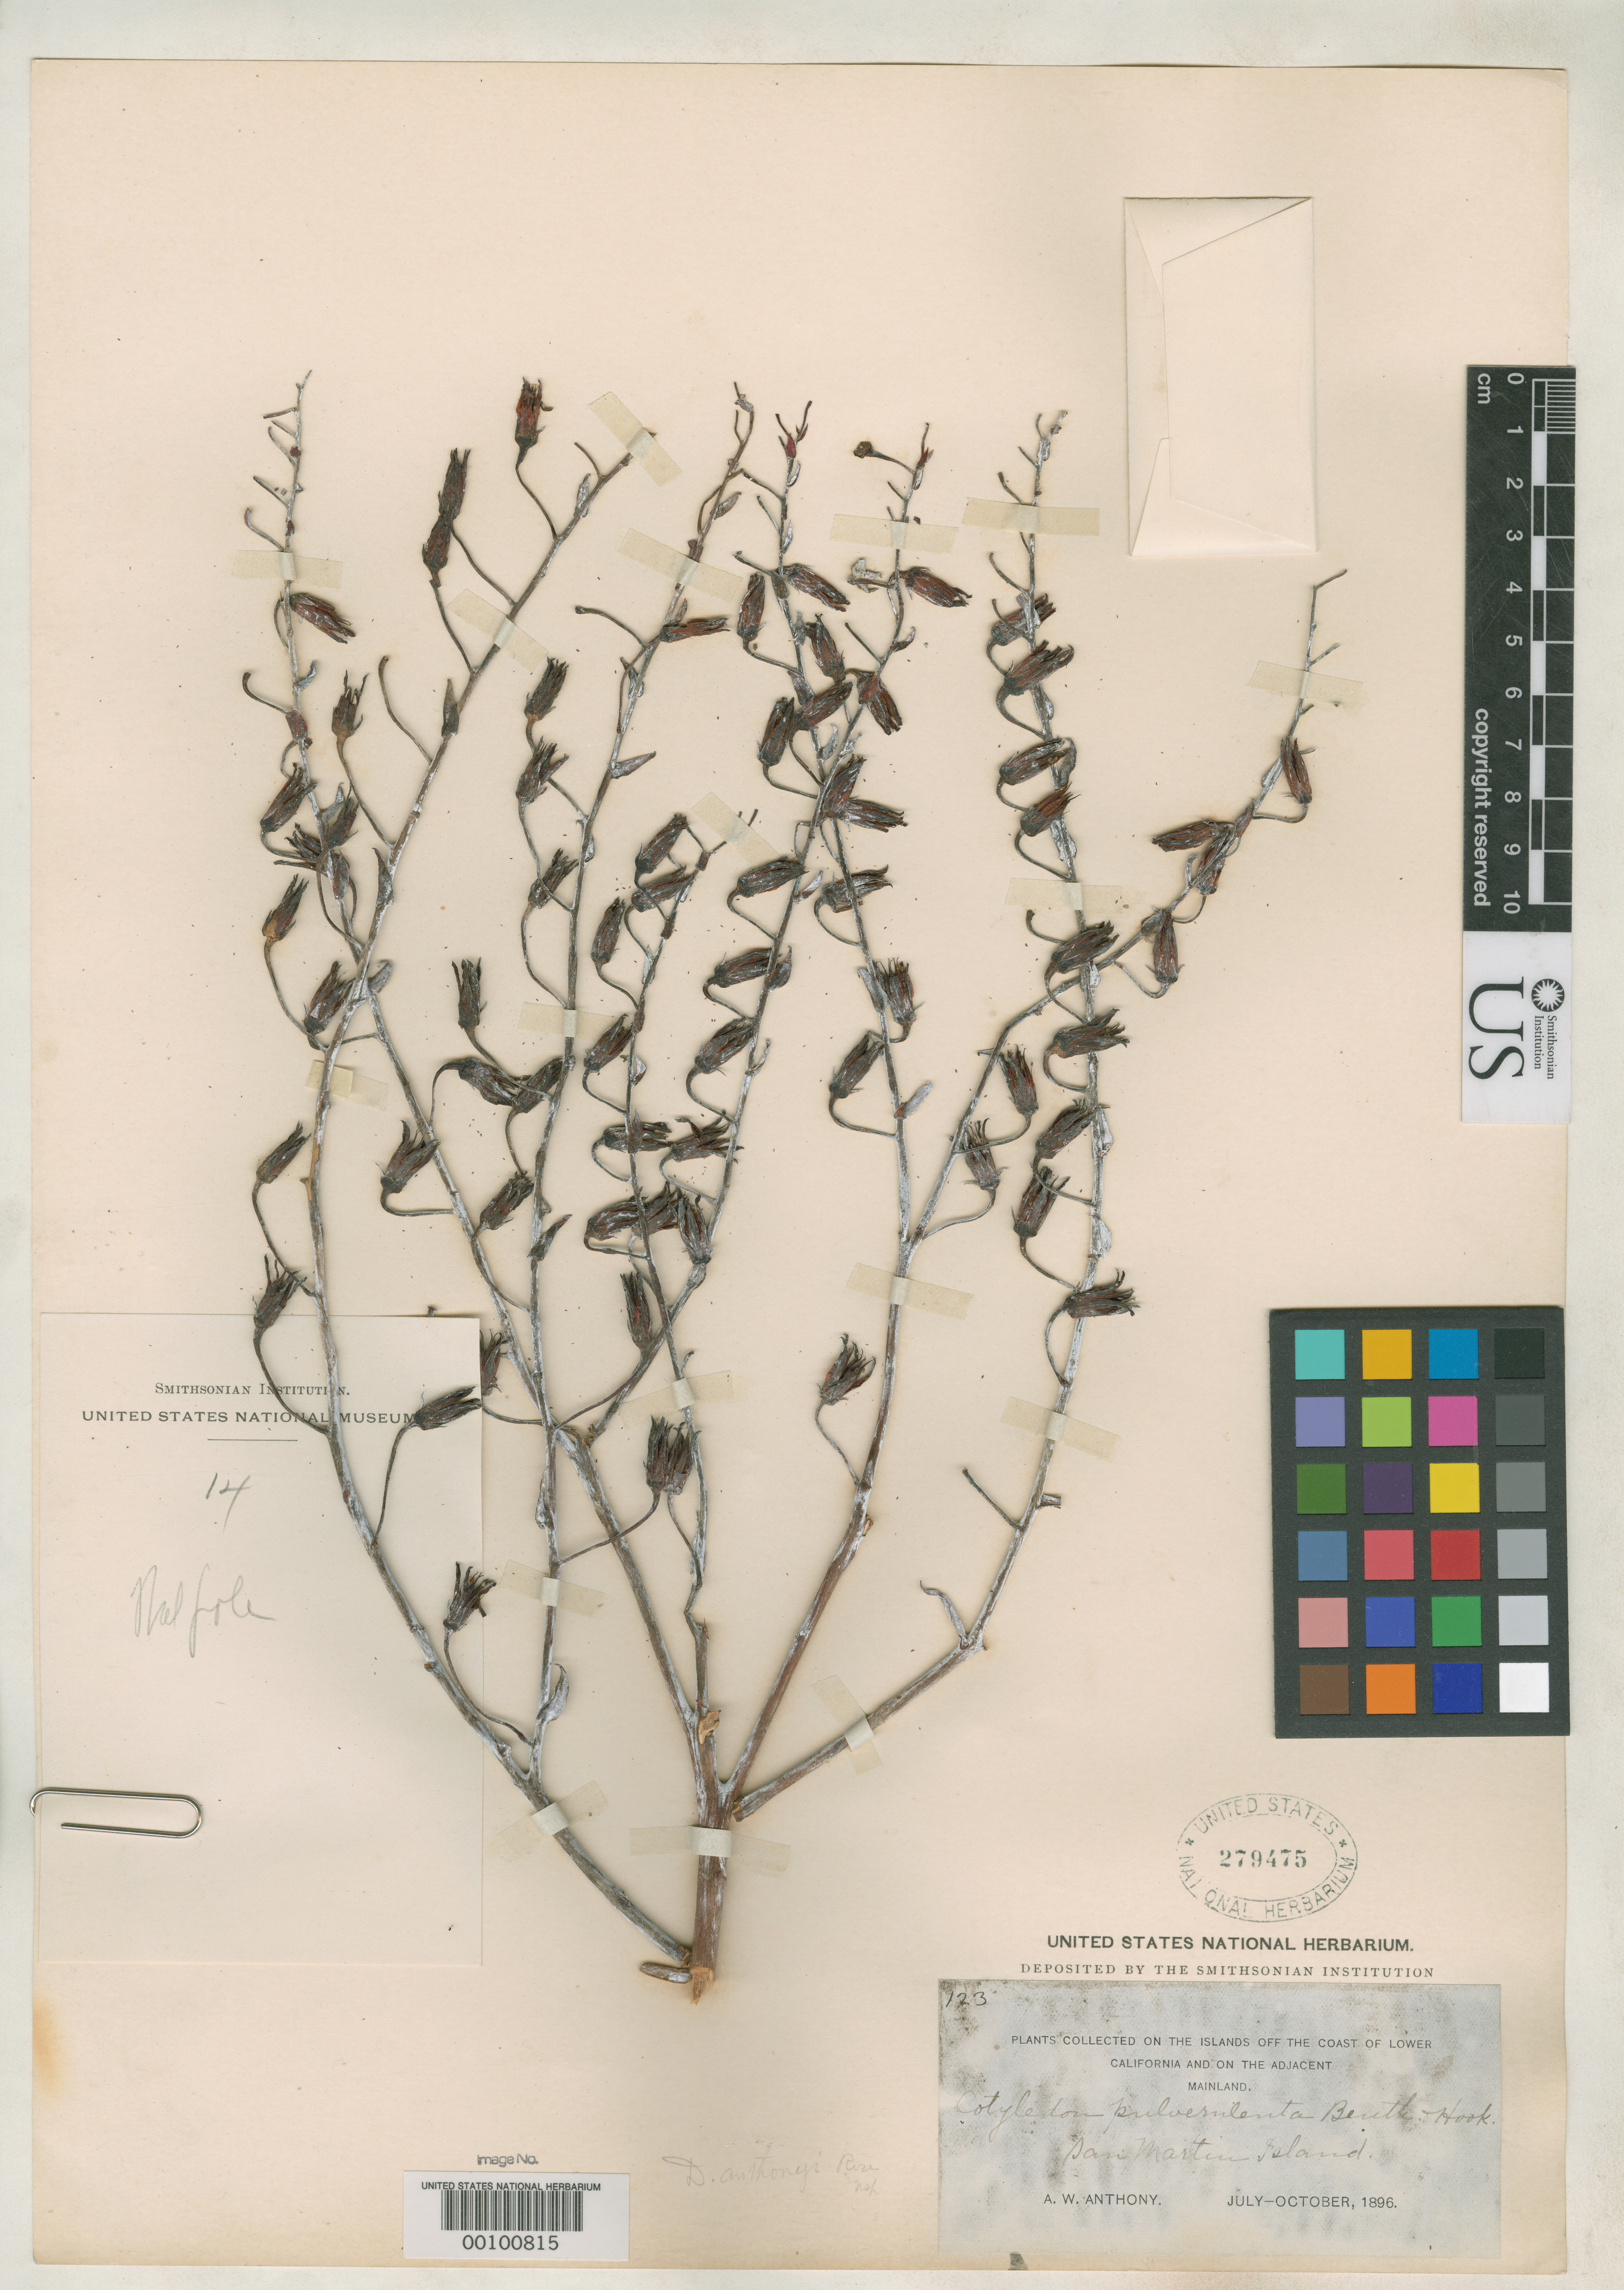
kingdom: Plantae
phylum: Tracheophyta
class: Magnoliopsida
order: Saxifragales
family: Crassulaceae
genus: Dudleya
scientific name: Dudleya anthonyi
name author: Rose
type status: Holotype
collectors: A. W. Anthony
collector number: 123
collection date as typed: Jul 1896 to -- Oct 1896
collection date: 1896-07/1896-10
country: Mexico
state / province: Baja California Norte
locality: San Martin Island.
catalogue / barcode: US 279475